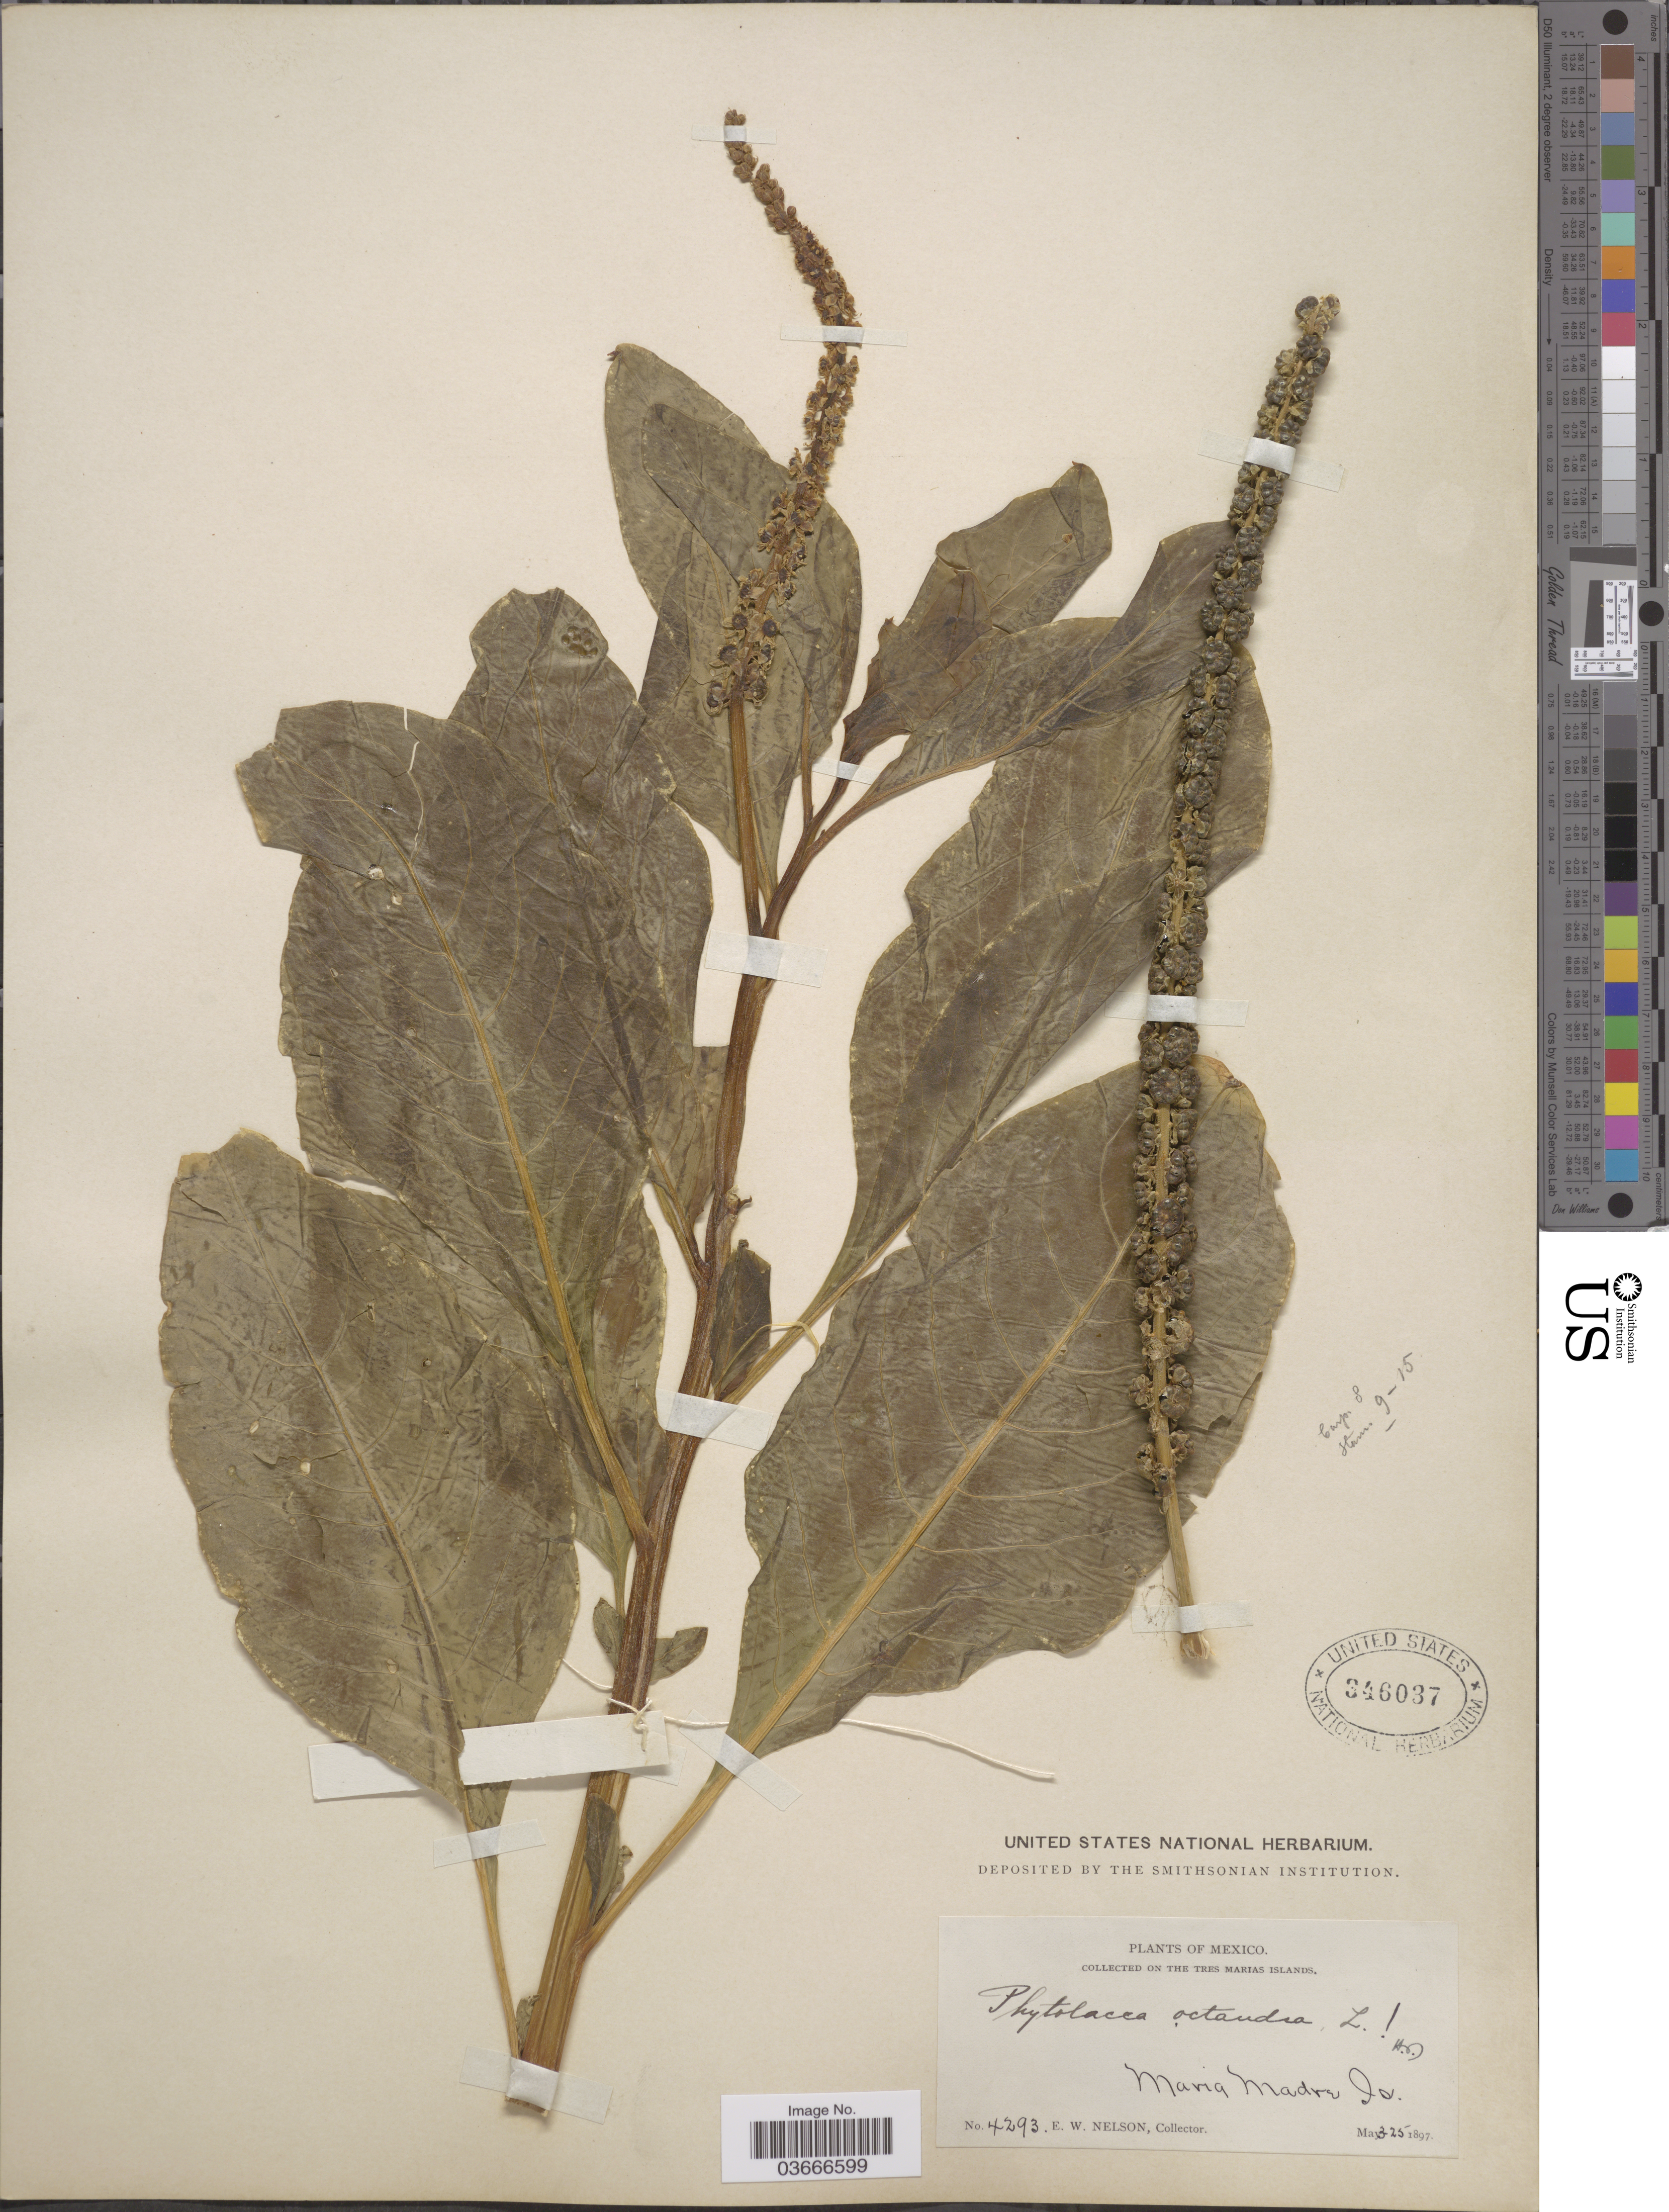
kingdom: Plantae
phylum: Tracheophyta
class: Magnoliopsida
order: Caryophyllales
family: Phytolaccaceae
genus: Phytolacca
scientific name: Phytolacca octandra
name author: L.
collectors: E. W. Nelson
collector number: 4293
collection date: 1897-05-03/1897-05-25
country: Mexico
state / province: Nayarit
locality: On the Tres Marias Islands. Maria Madre Is.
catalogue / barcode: US 346037